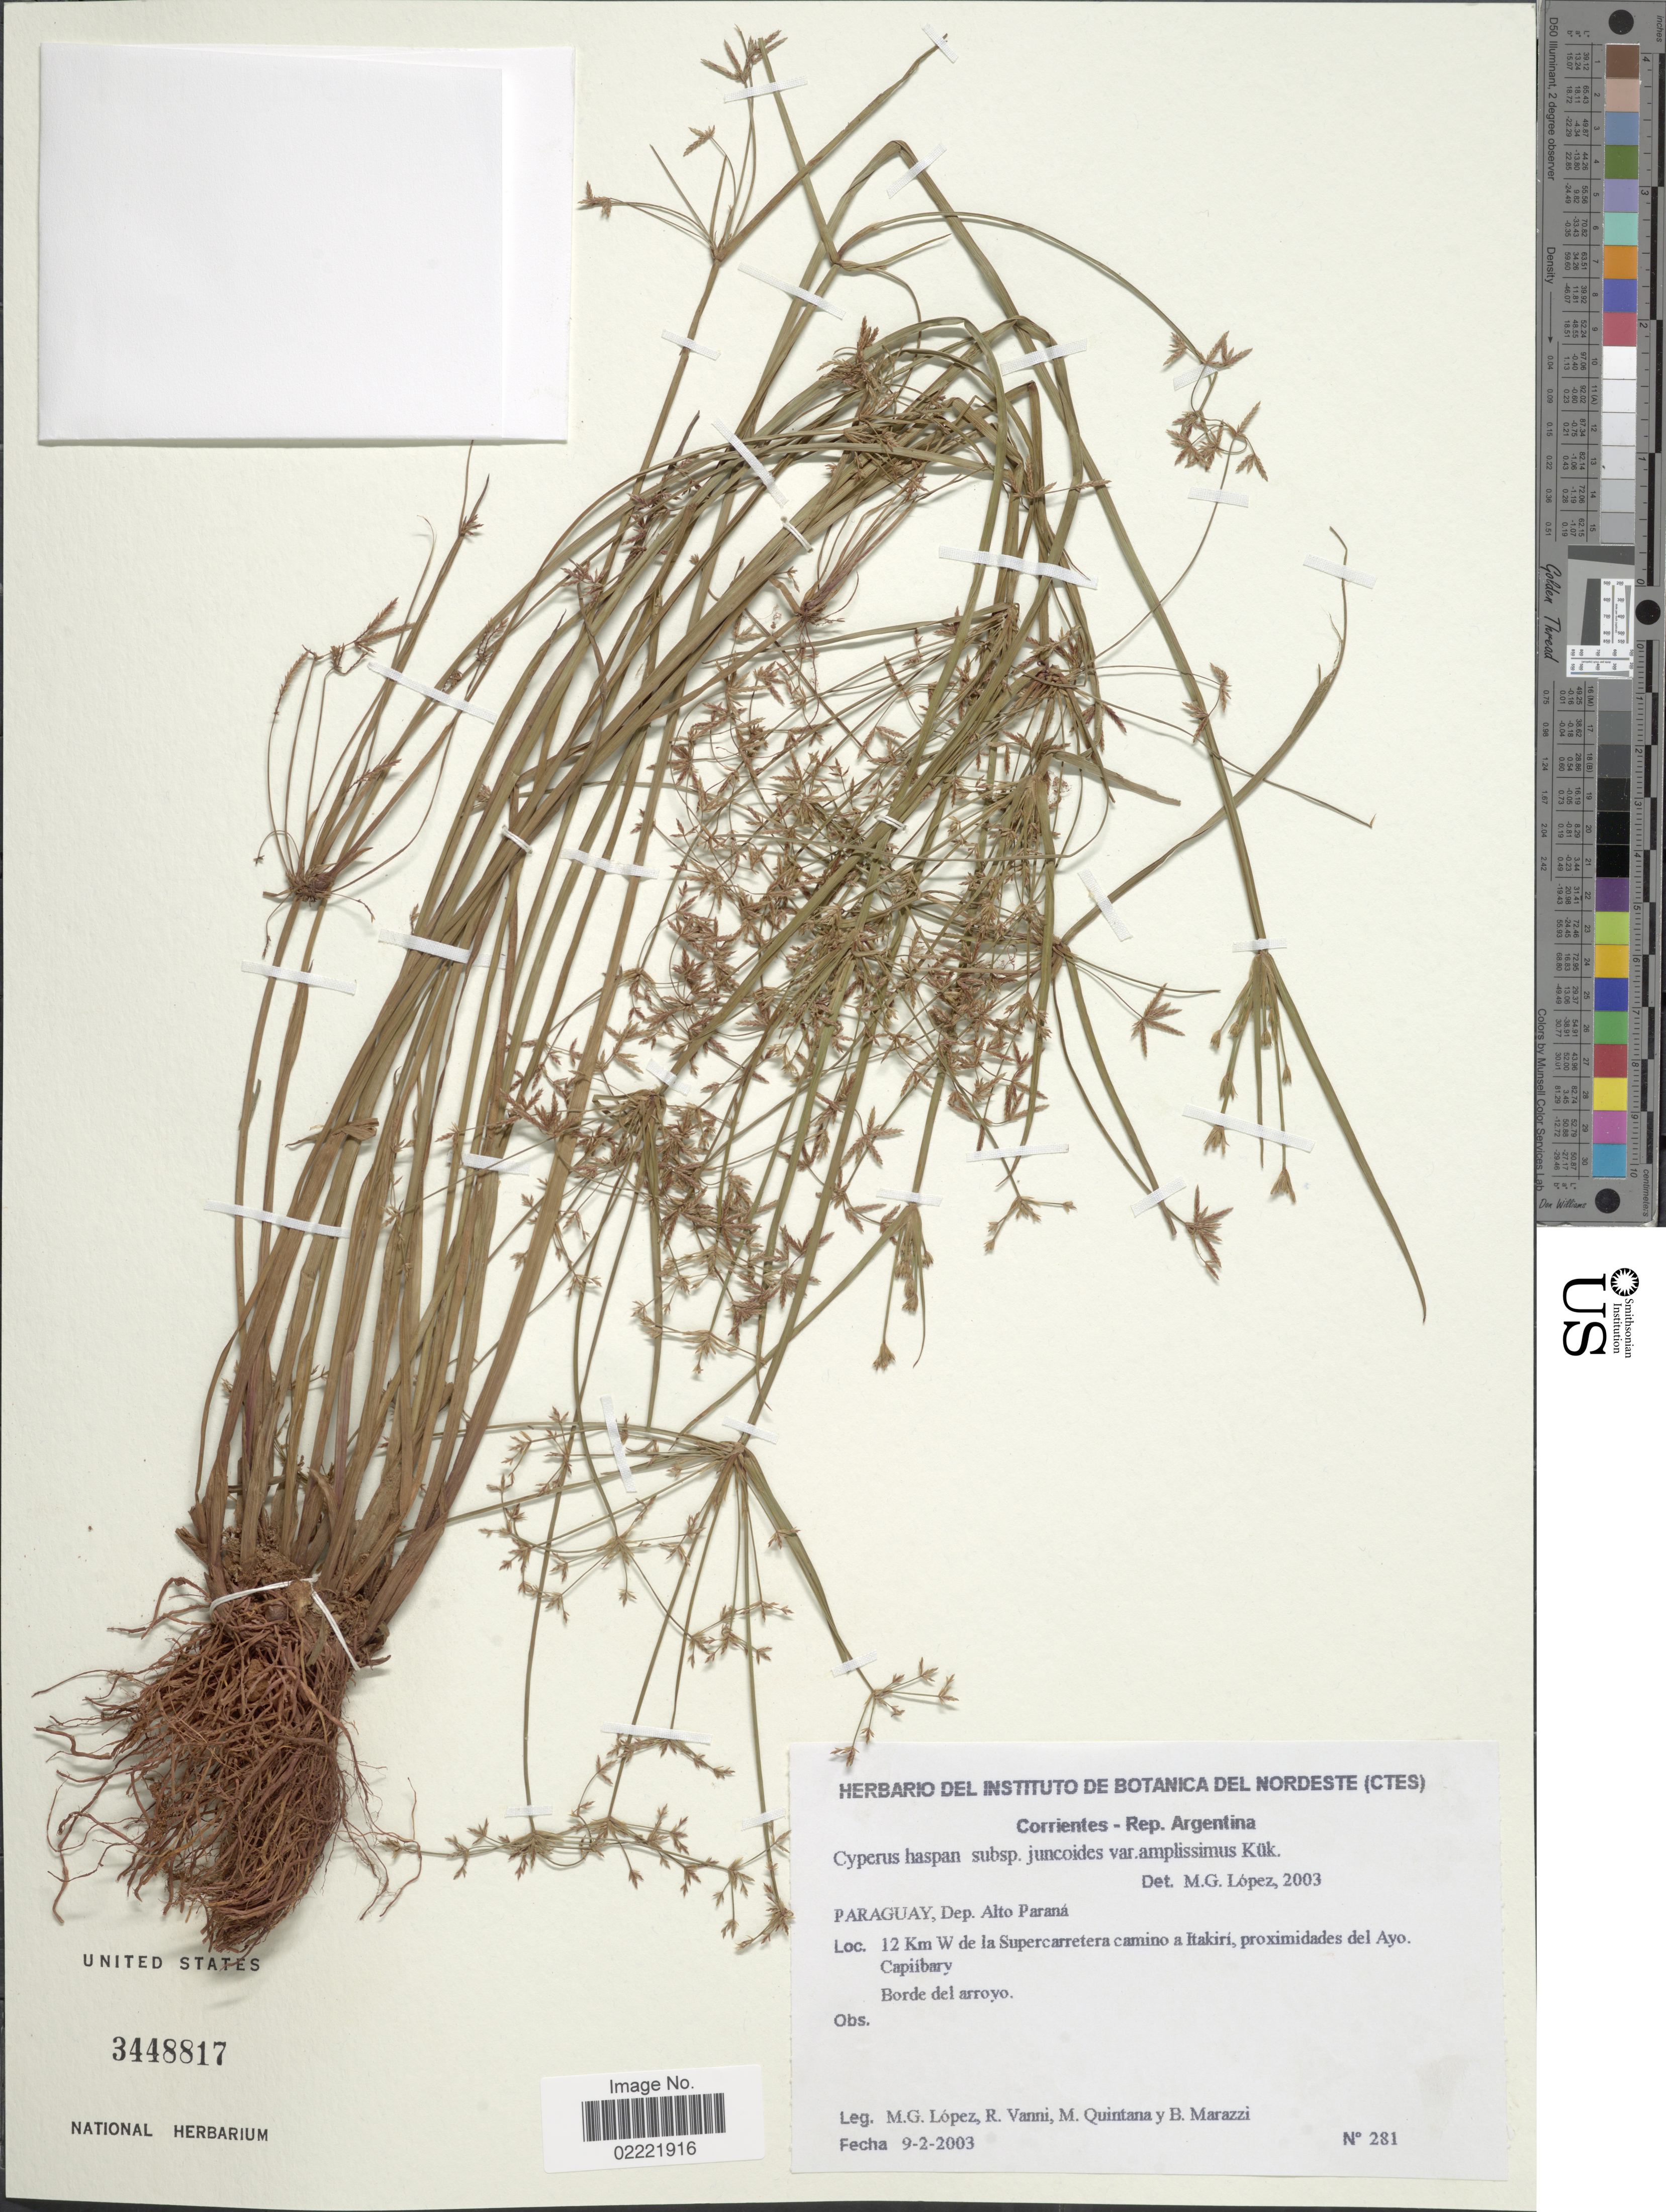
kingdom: Plantae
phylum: Tracheophyta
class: Liliopsida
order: Poales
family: Cyperaceae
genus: Cyperus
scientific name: Cyperus haspan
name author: L.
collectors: M. López, R. Vanni, M. Quintana & B. Marazzi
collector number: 281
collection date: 2003-02-09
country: Paraguay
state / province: Alto Parana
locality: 12 km W de la Supercarretera camino a Itakiri, proximidades del Ayo. Capibary, borde del arroyo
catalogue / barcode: US 3448817